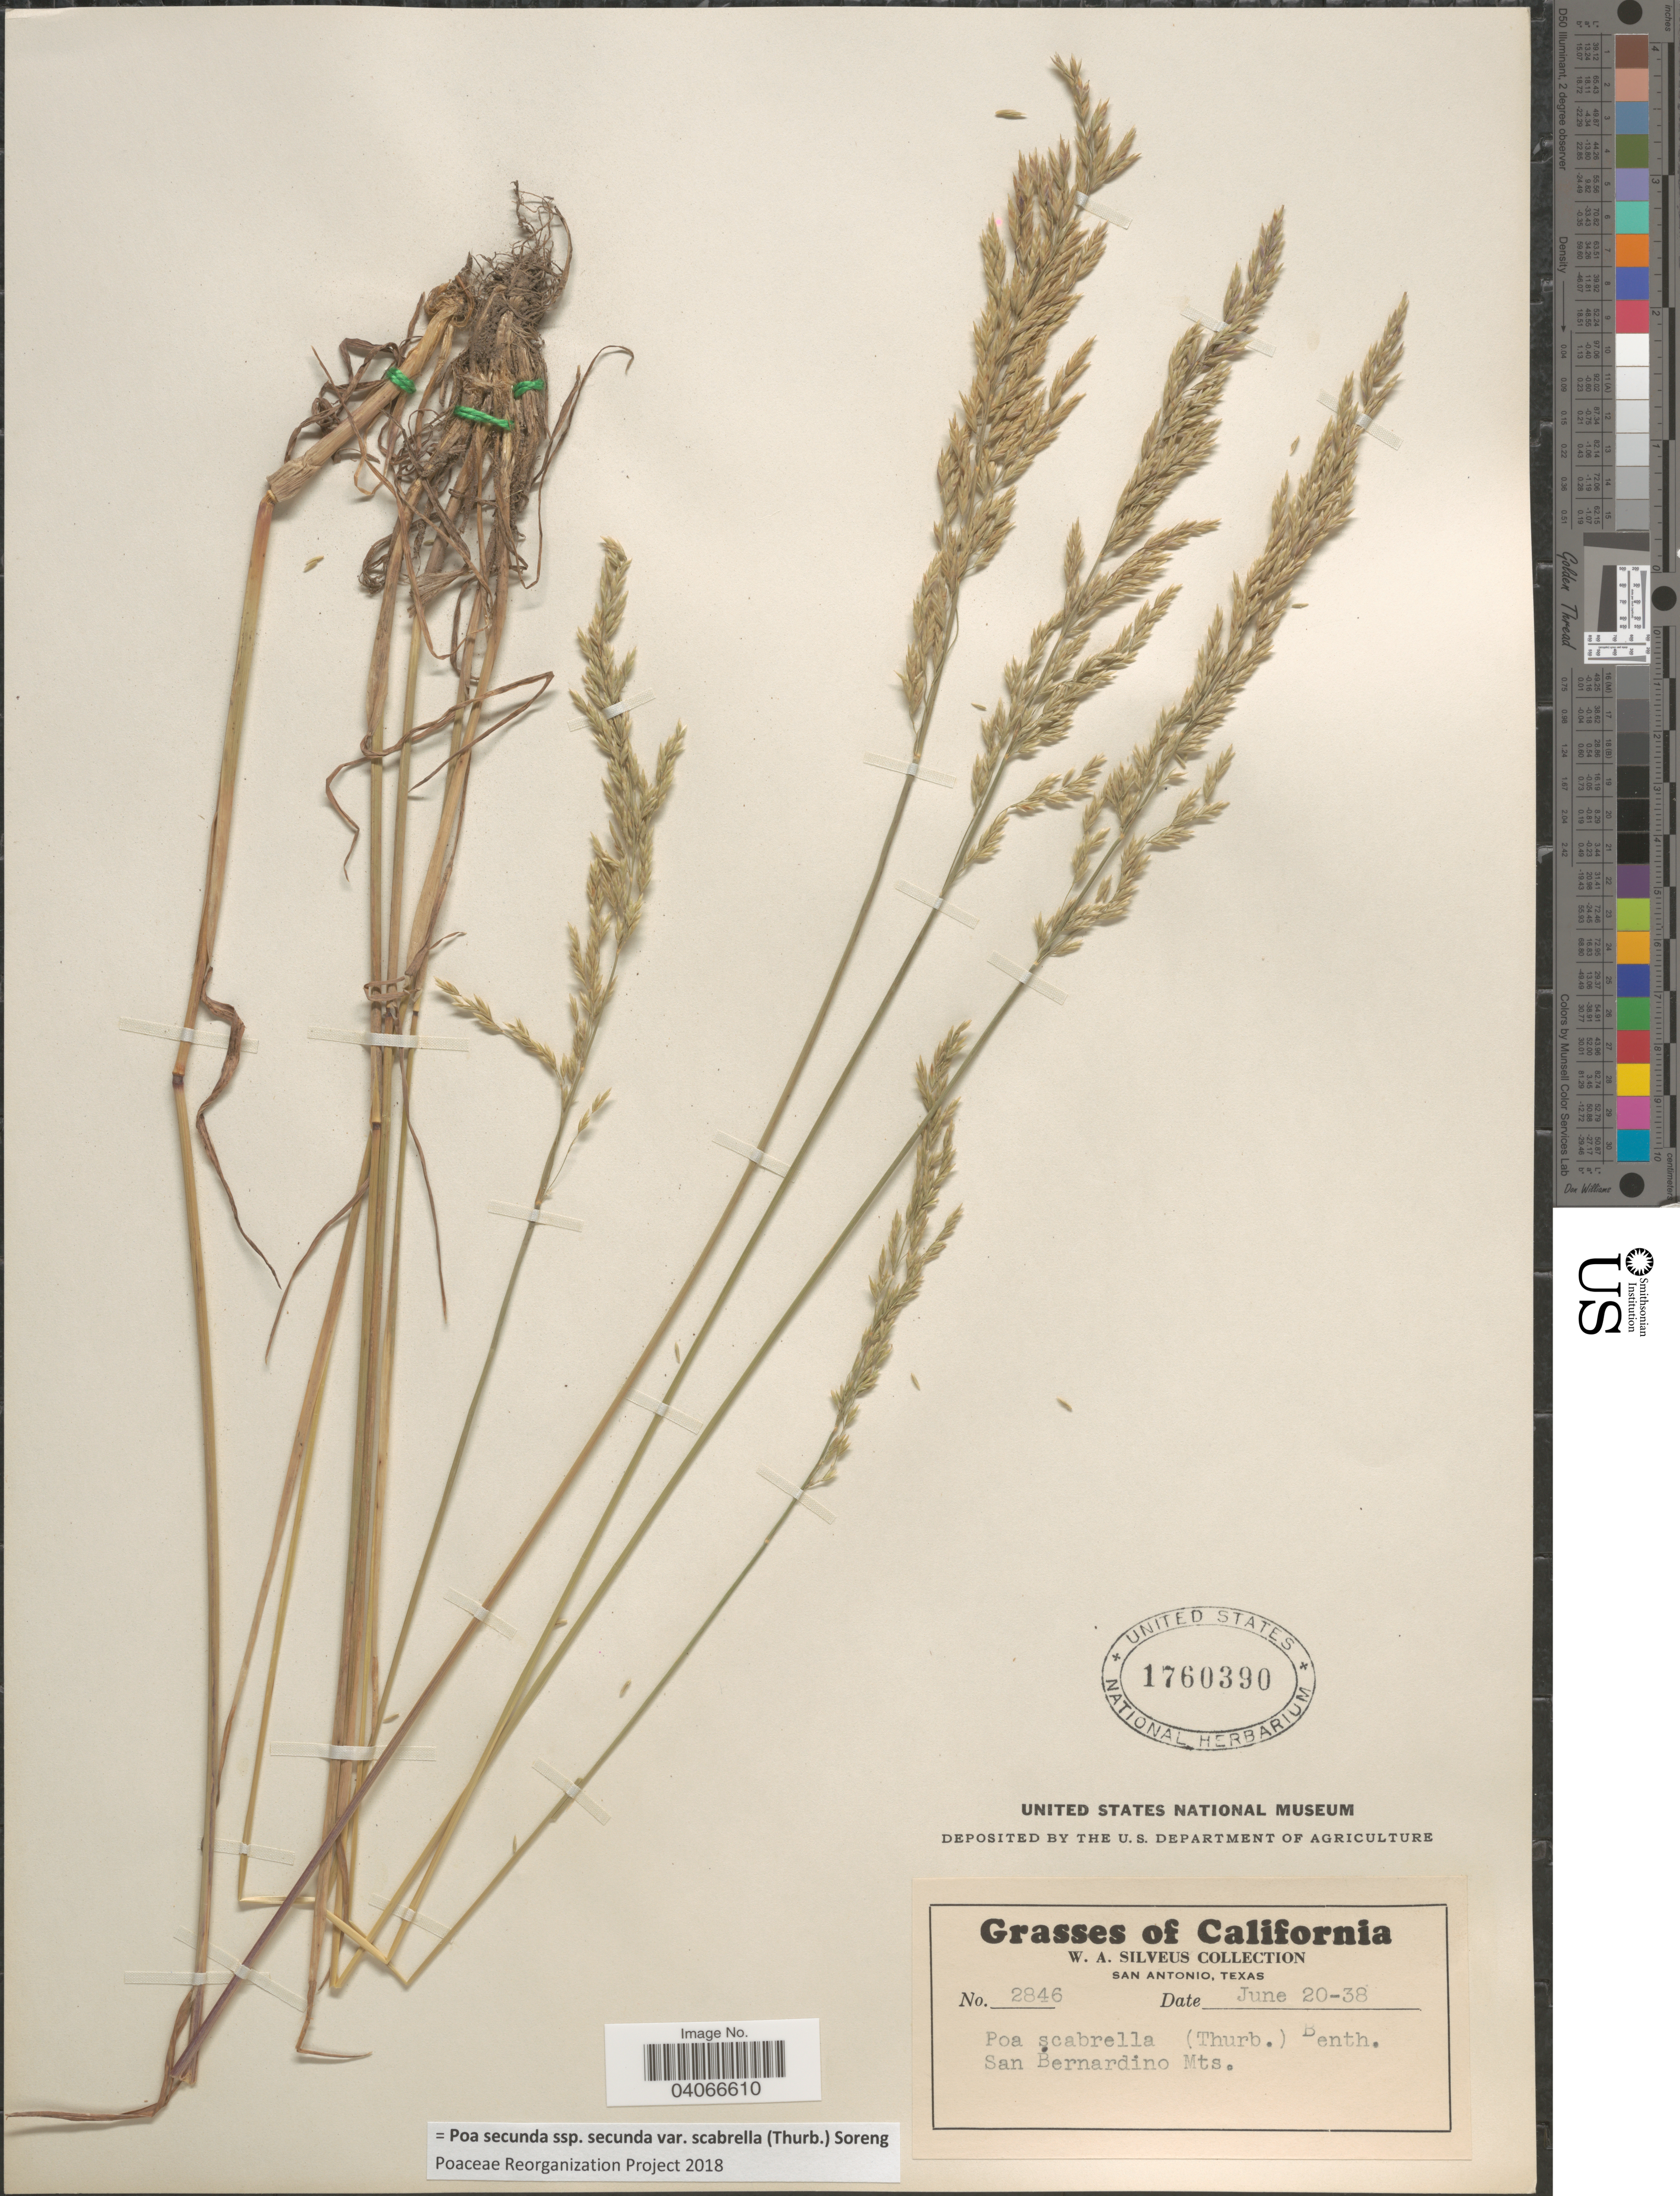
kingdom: Plantae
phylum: Tracheophyta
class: Liliopsida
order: Poales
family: Poaceae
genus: Poa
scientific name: Poa secunda subsp. secunda var. scabrella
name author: (Thurb.) Soreng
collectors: W. Silveus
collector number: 2846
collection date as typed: Transcribed d/m/y: 20/6/38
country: United States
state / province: California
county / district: San Bernardino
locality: San Bernardino Mts.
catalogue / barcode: US 1760390